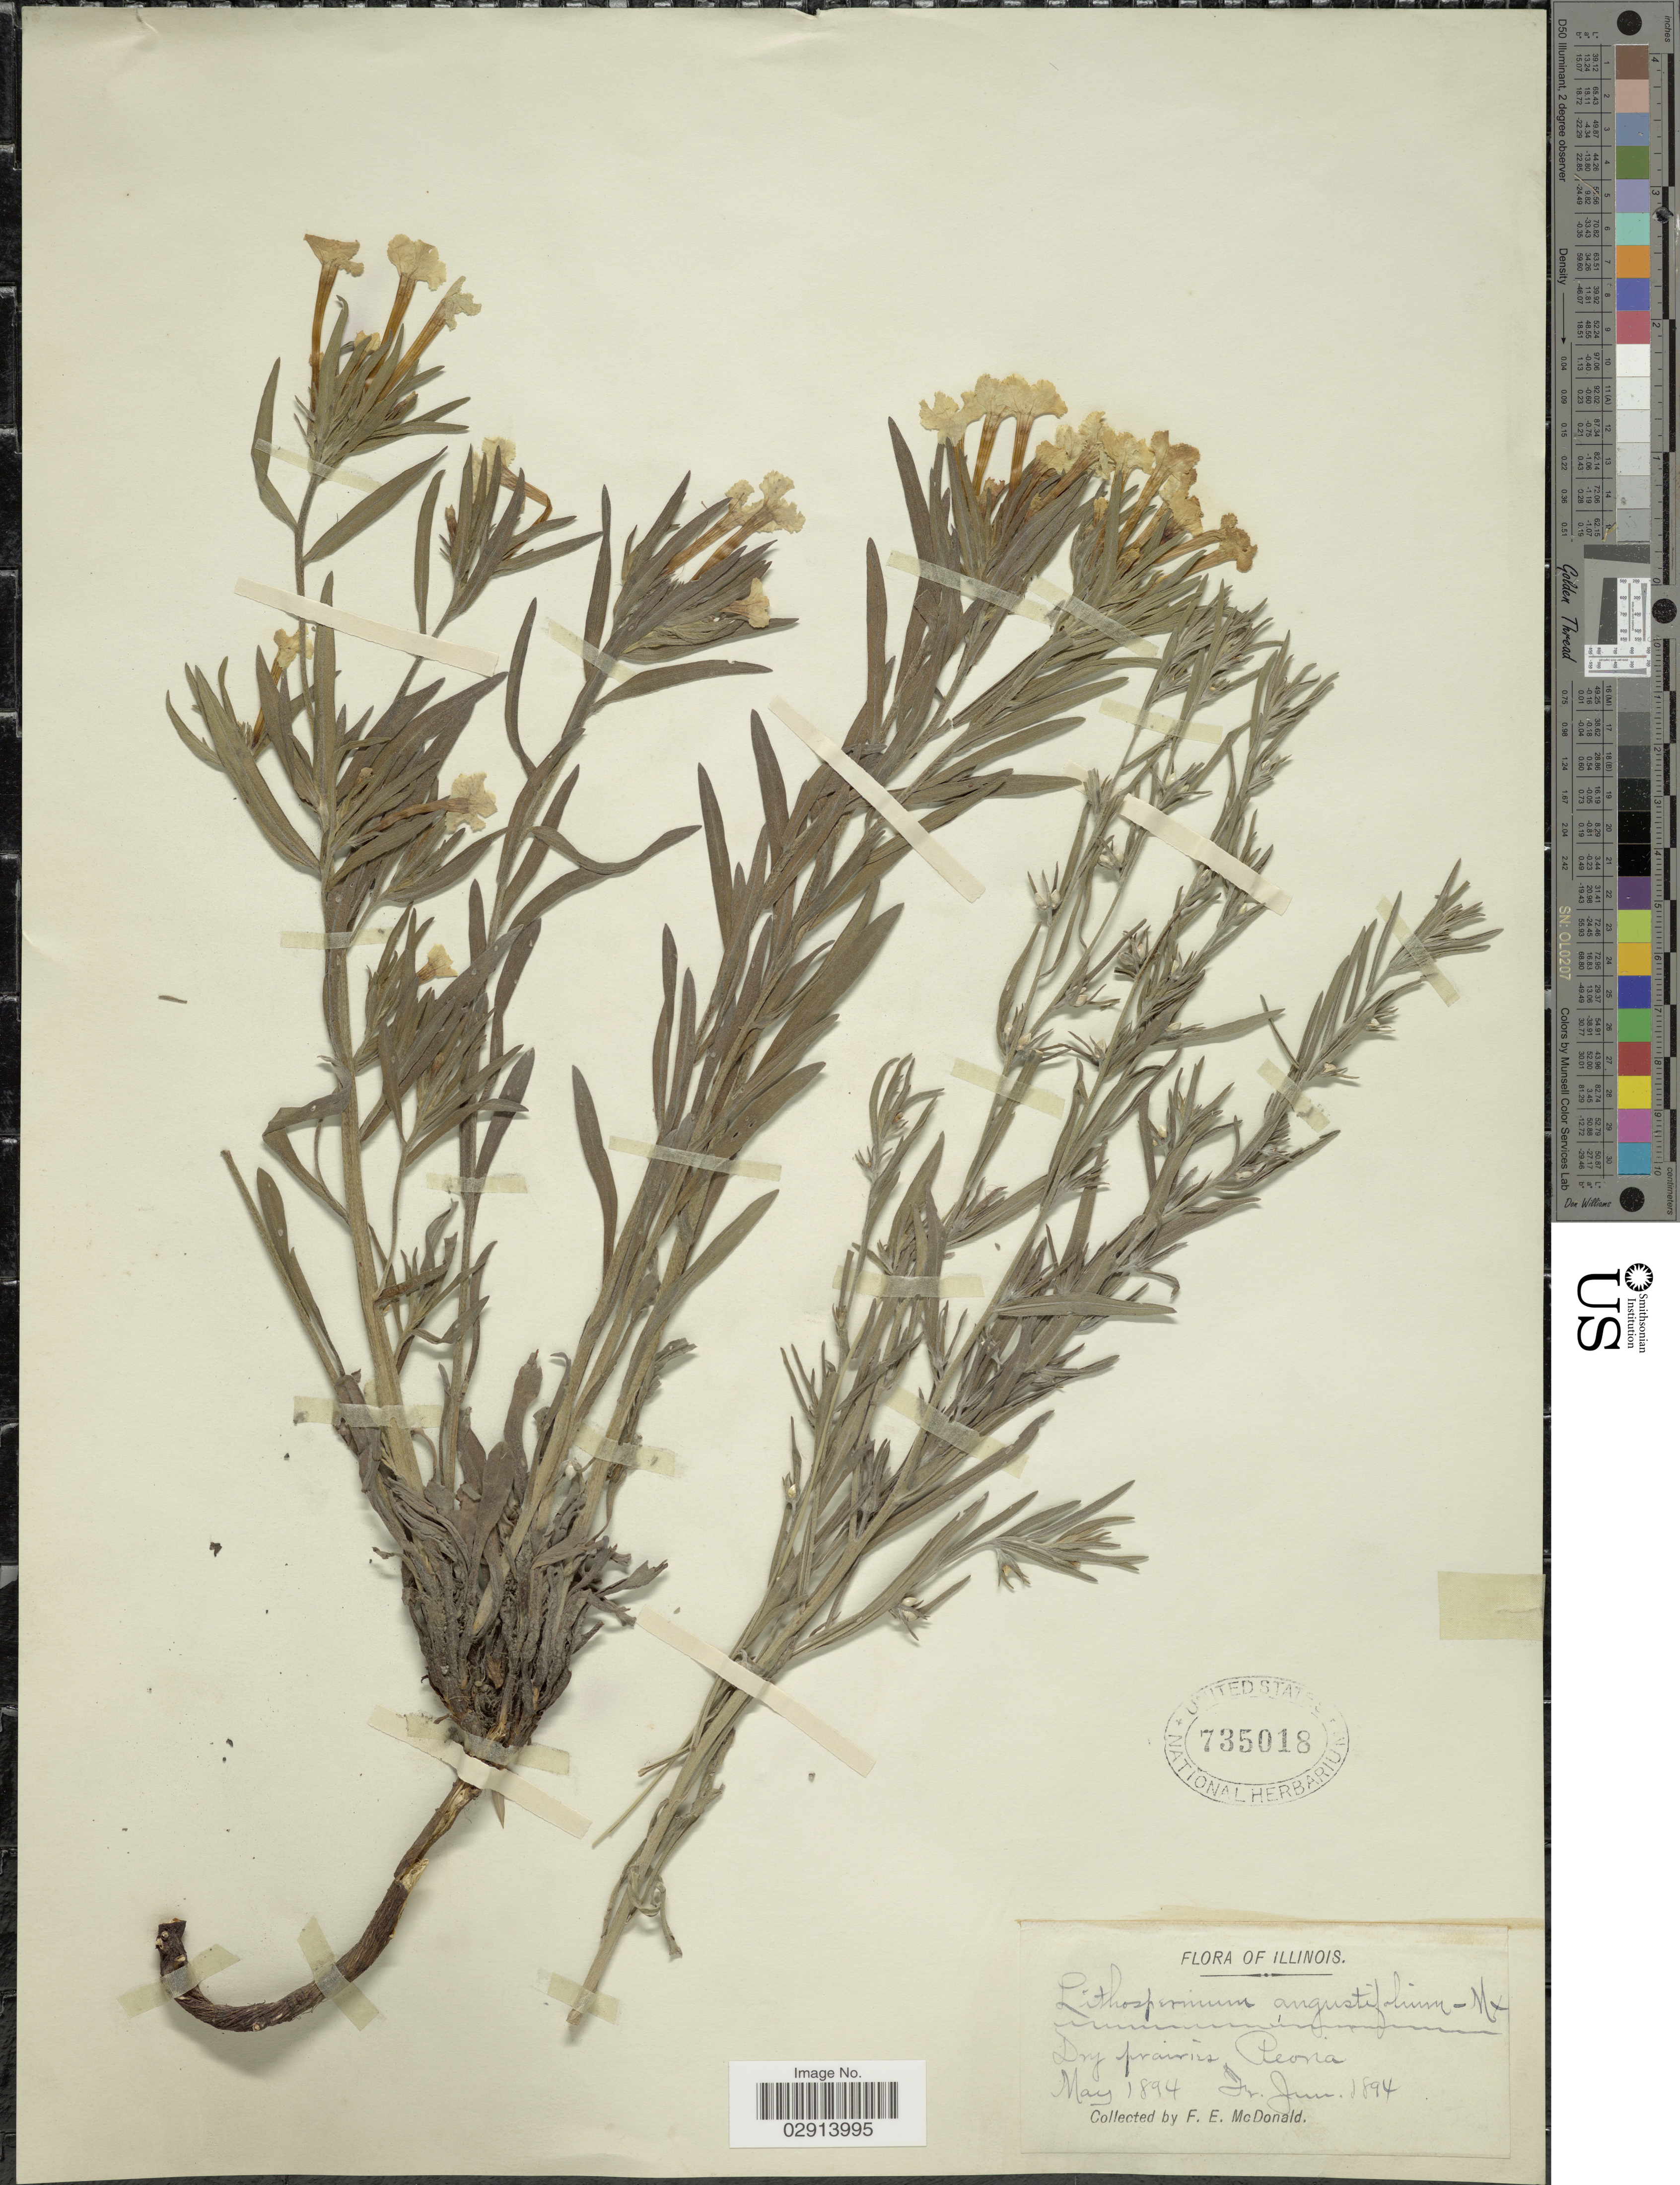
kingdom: Plantae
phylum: Tracheophyta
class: Magnoliopsida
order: Boraginales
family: Boraginaceae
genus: Lithospermum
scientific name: Lithospermum incisum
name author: Lehm.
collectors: F. E. McDonald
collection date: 1894-05/1894-06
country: United States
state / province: Illinois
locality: Dry prairies, Peoria.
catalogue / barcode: US 735018